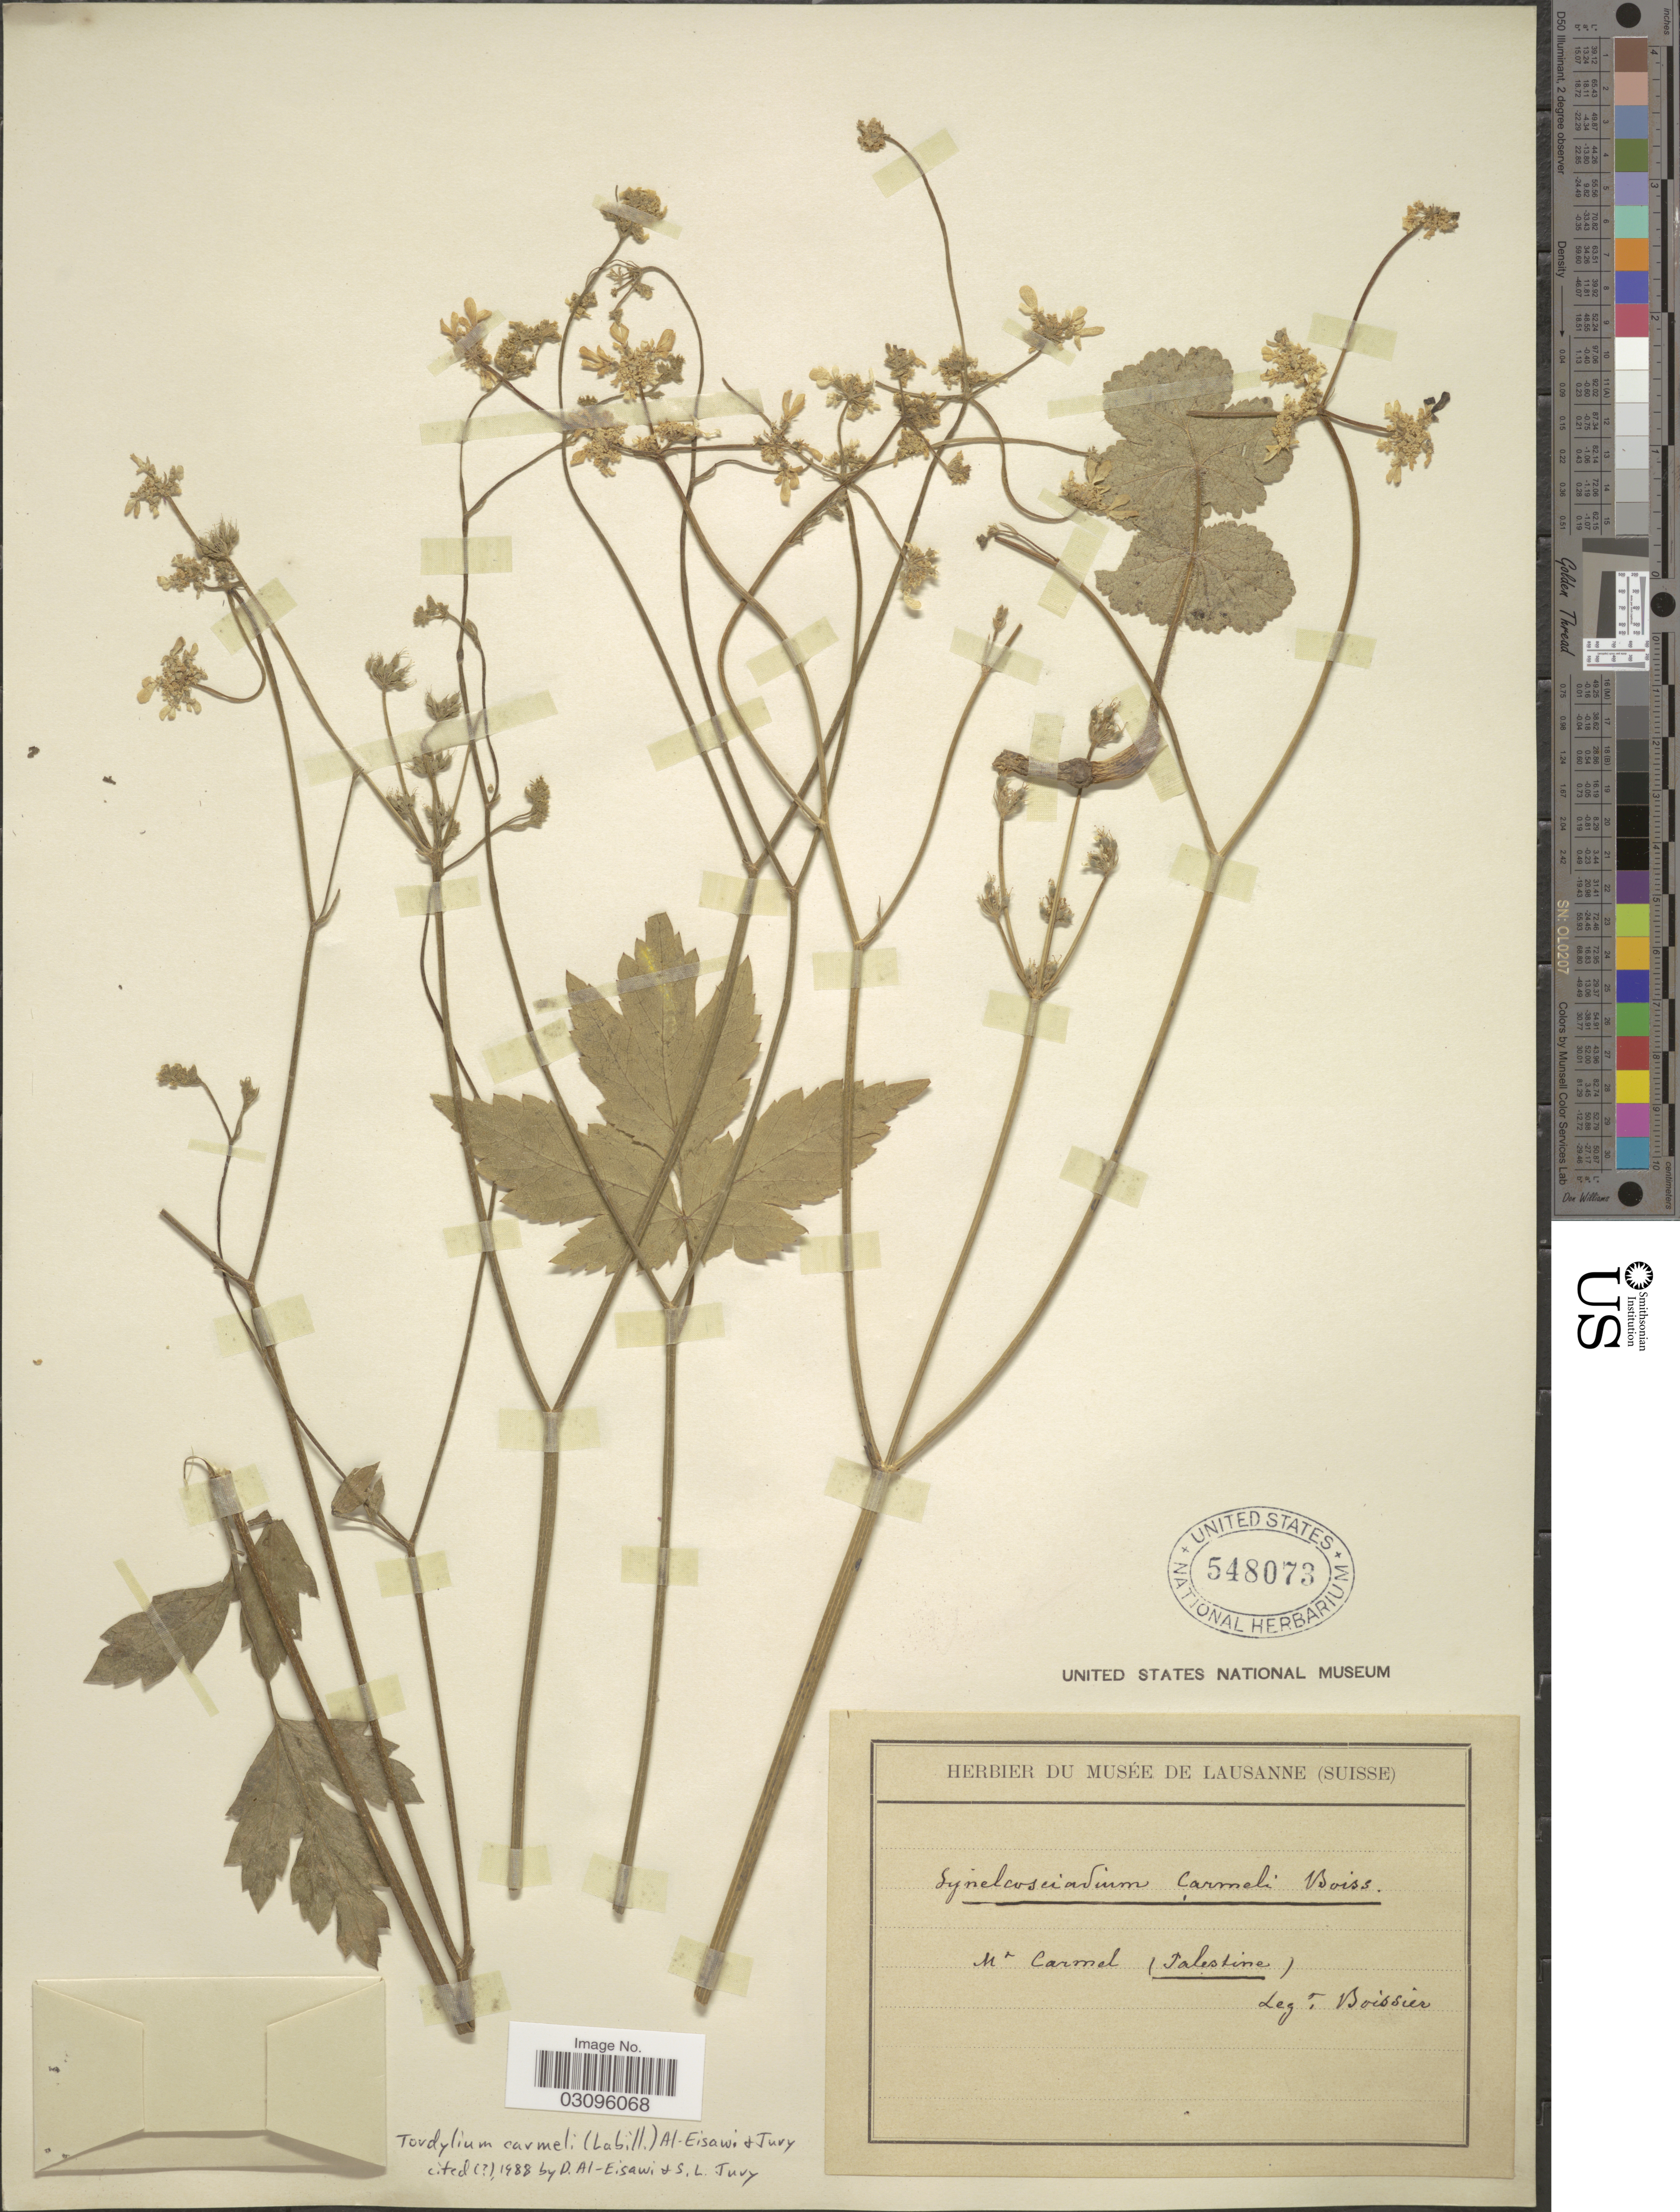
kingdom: Plantae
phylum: Tracheophyta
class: Magnoliopsida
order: Apiales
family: Apiaceae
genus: Tordylium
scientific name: Tordylium carmeli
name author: (Labill.) Al-Eisawi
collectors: -- Boissier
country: Israel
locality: Mt Carmel (Palestine).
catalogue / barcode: US 548073